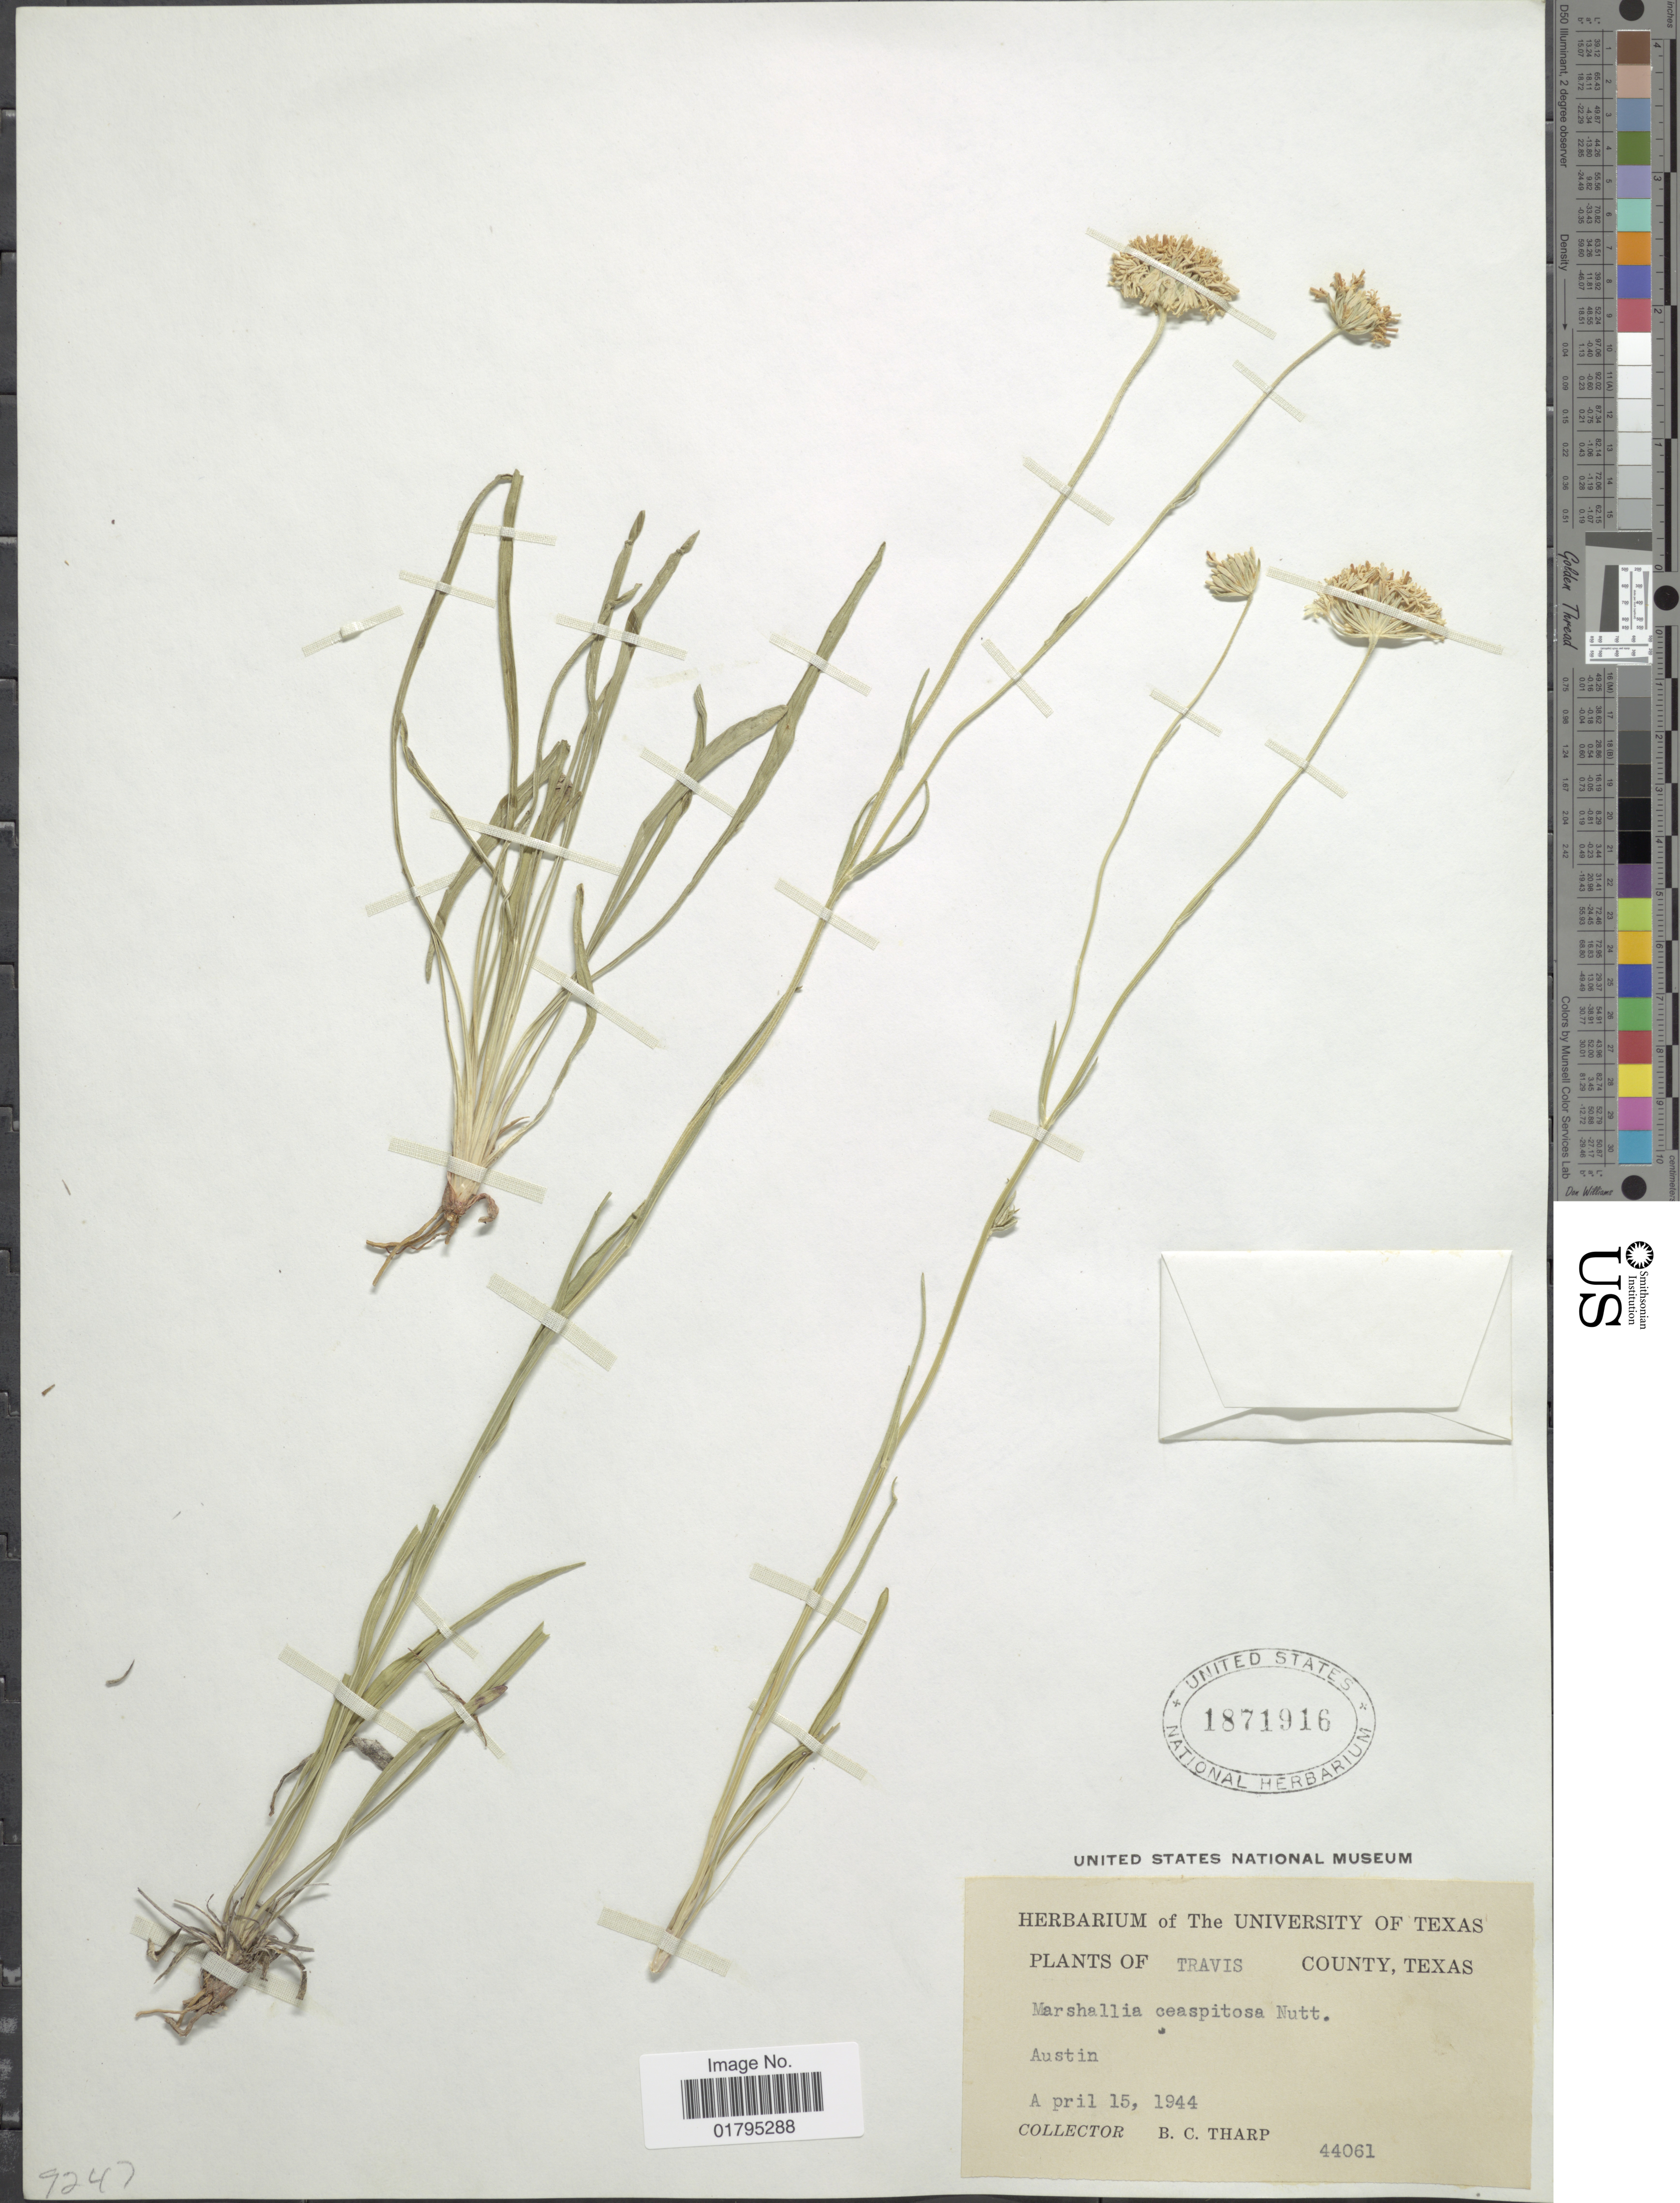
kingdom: Plantae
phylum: Tracheophyta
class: Magnoliopsida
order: Asterales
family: Asteraceae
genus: Marshallia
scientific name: Marshallia caespitosa var. caespitosa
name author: Nutt. ex DC.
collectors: B. C. Tharp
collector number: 44061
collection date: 1944-04-15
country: United States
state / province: Texas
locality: Tracis County, Texas. Austin.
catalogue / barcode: US 1871916